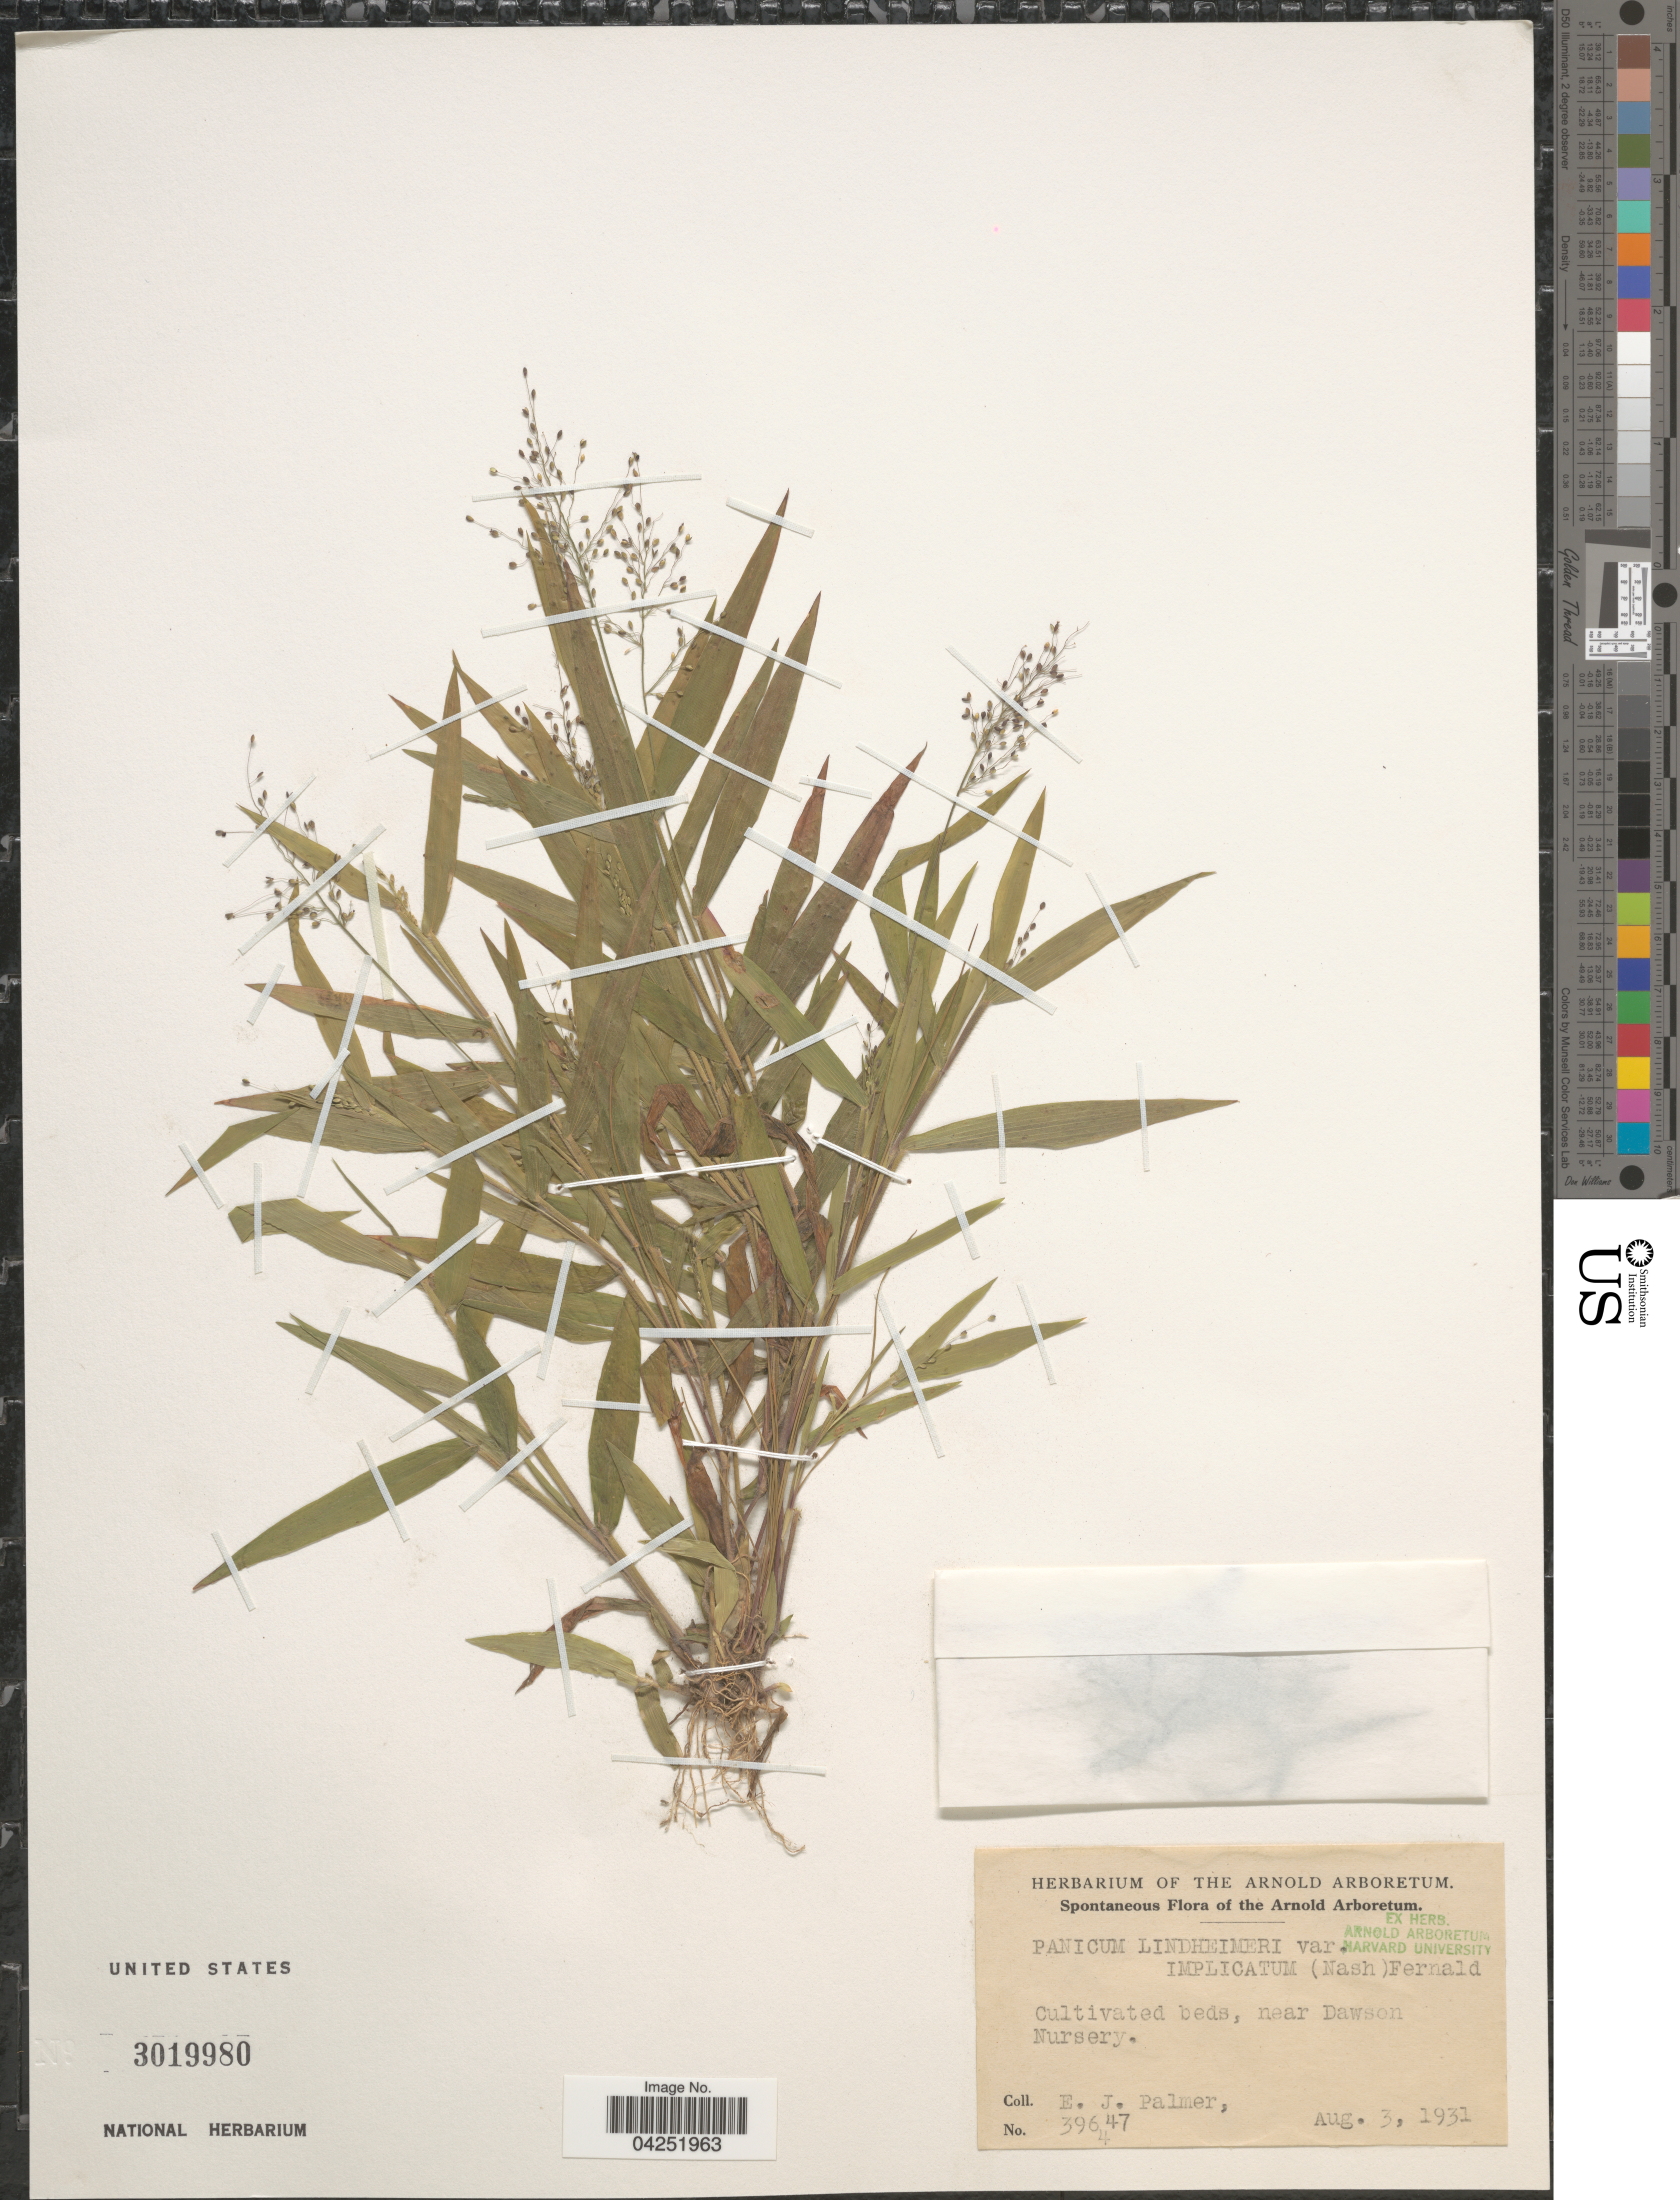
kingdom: Plantae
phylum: Tracheophyta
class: Liliopsida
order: Poales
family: Poaceae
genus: Dichanthelium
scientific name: Dichanthelium acuminatum var. lindheimeri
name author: (Nash) Gould & C.A. Clark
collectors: E. J. Palmer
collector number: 396447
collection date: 1931-08-03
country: United States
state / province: Massachusetts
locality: The Arnold Arboretum. Near Dawson Nursery.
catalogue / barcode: US 3019980